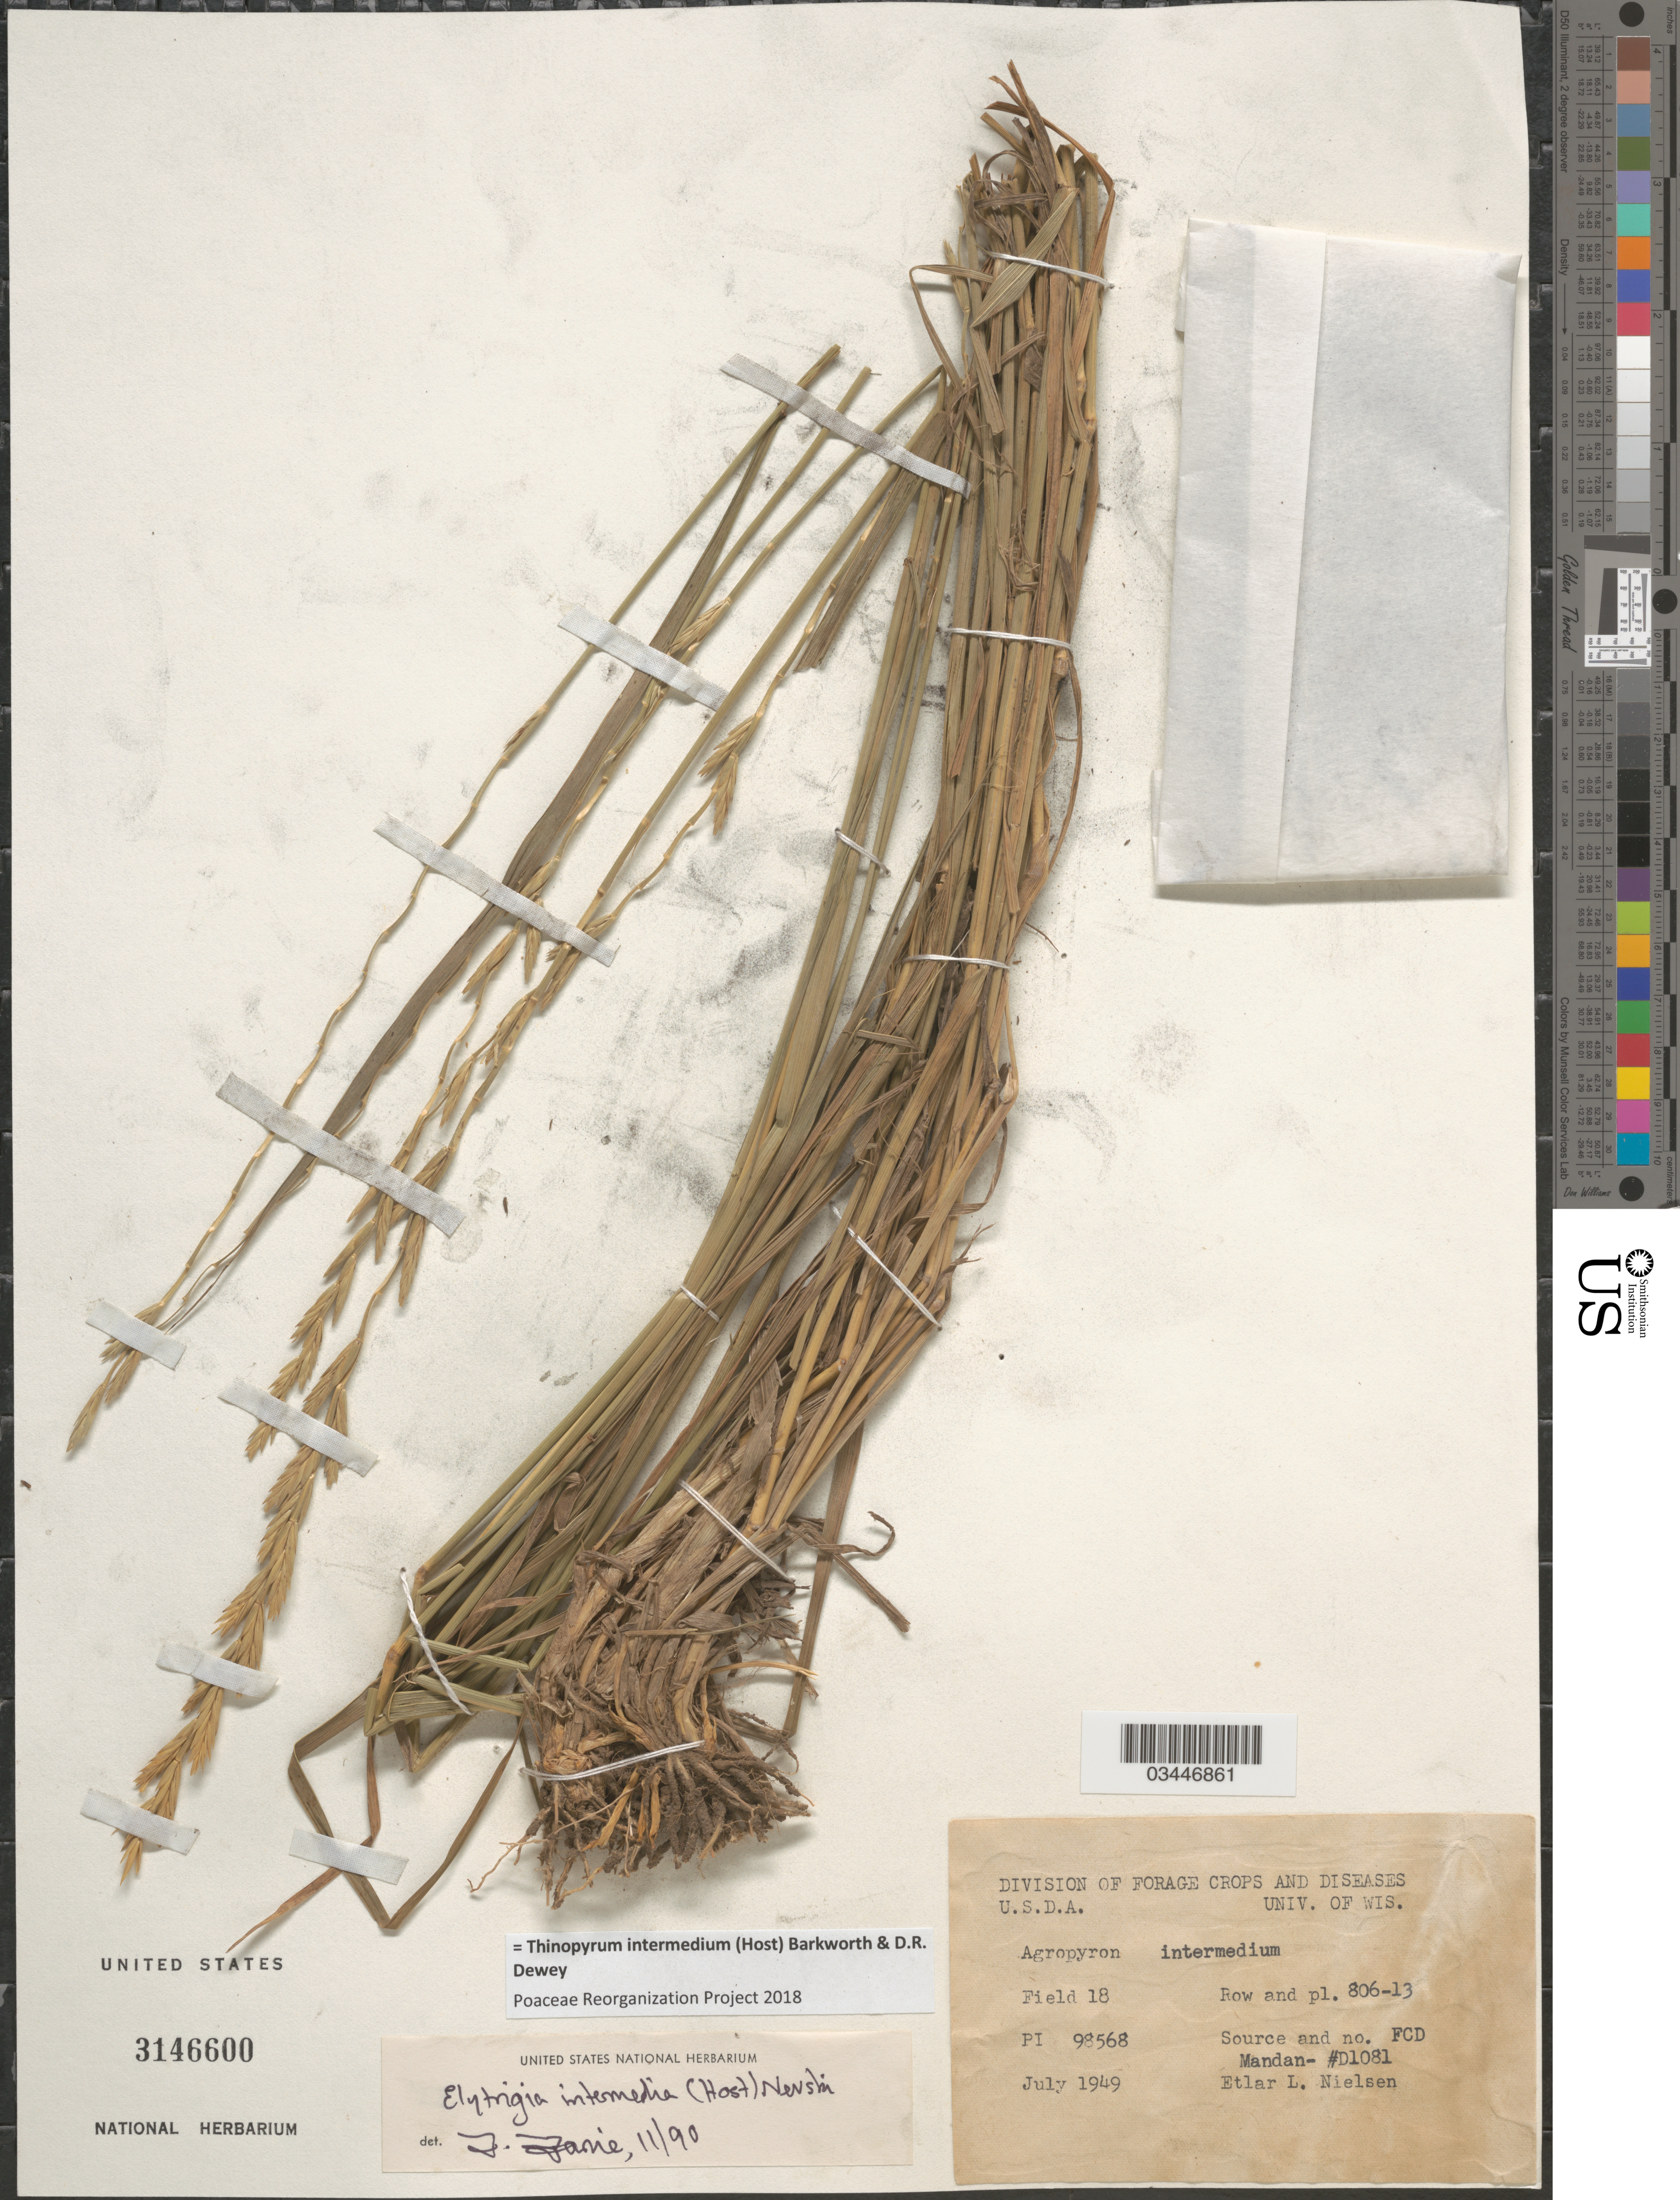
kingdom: Plantae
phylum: Tracheophyta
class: Liliopsida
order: Poales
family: Poaceae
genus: Aegilops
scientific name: Aegilops sp.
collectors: E. L. Nielsen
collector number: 98568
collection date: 1949-07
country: United States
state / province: Washington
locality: Field 18 Row and pl. 806-13.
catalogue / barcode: US 3146600